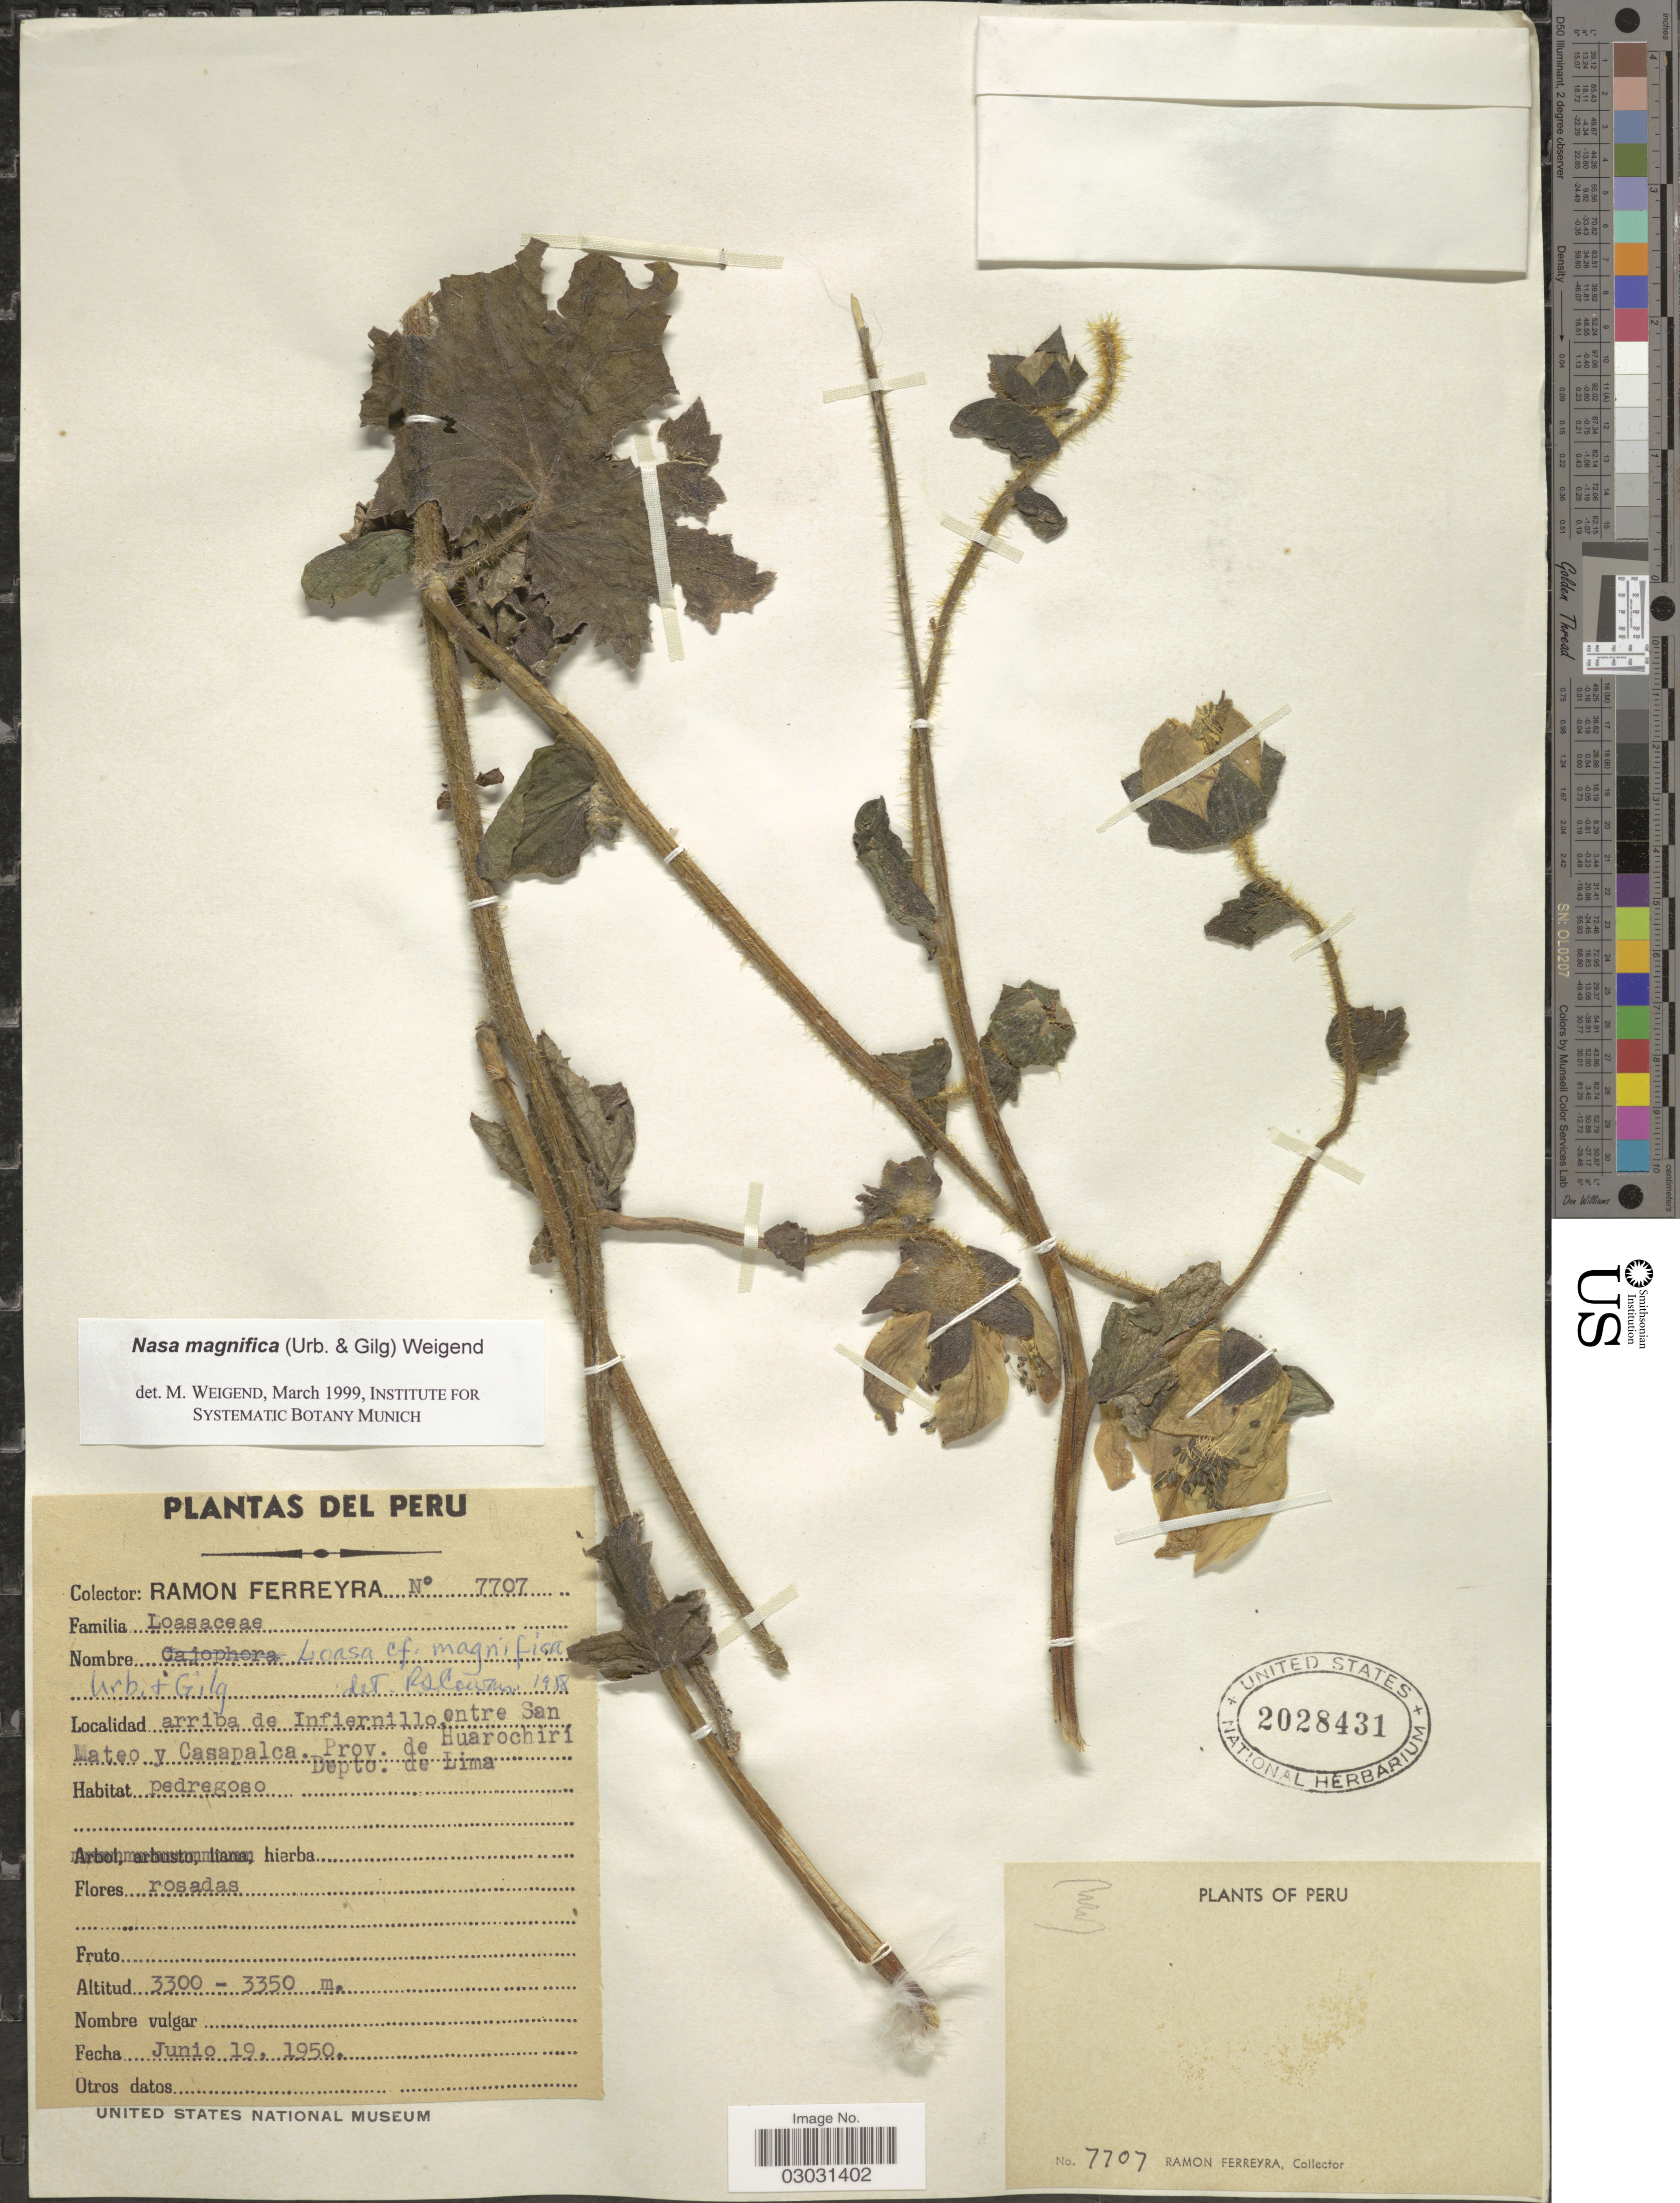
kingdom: Plantae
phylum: Tracheophyta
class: Magnoliopsida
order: Cornales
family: Loasaceae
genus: Nasa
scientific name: Nasa magnifica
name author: (Urb. & Gilg) Weigend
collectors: R. A. Ferreyra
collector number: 7707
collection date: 1950-06-19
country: Peru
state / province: Lima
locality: Arriba de Infiernillo, entre San Mateo y Casapalca. Prov. de Huarochirí. Depto. de Lima.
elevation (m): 3300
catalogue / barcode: US 2028431